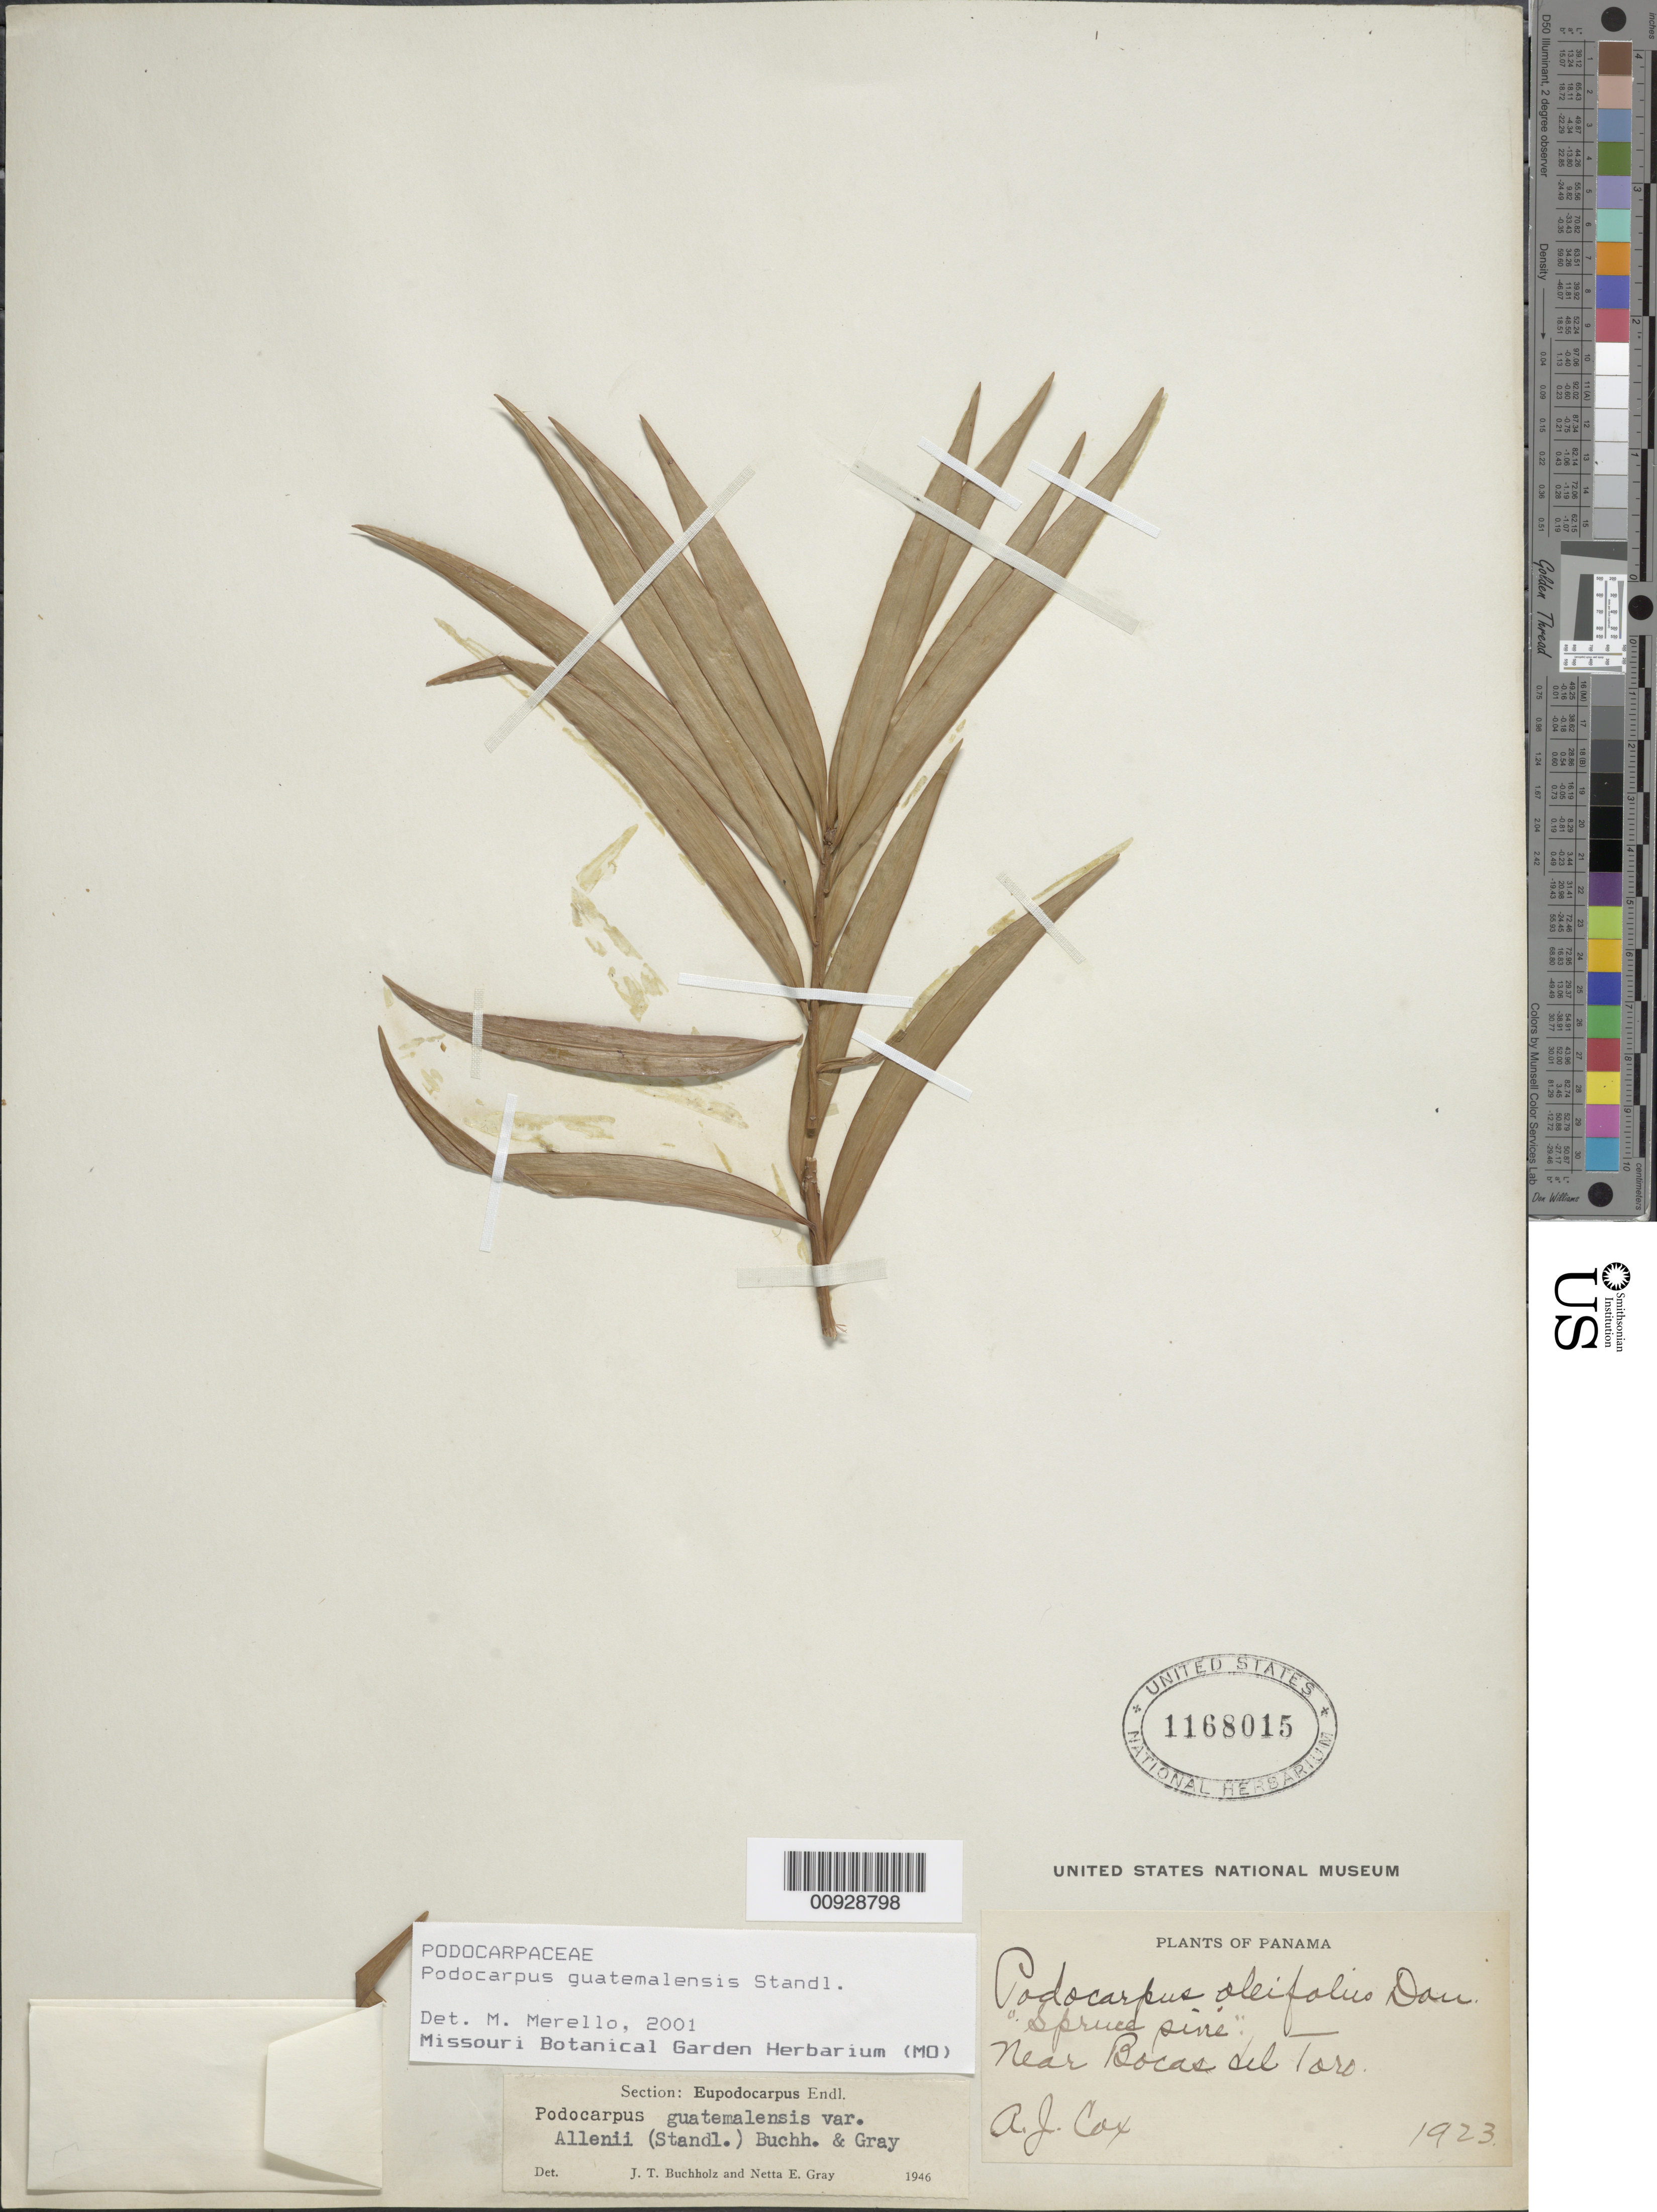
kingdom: Plantae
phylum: Tracheophyta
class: Pinopsida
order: Pinales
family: Podocarpaceae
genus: Podocarpus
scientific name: Podocarpus guatemalensis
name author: Standl.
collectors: A. Cox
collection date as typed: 1923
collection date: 1923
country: Panama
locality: Near Bocas del Toro.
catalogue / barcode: US 1168015